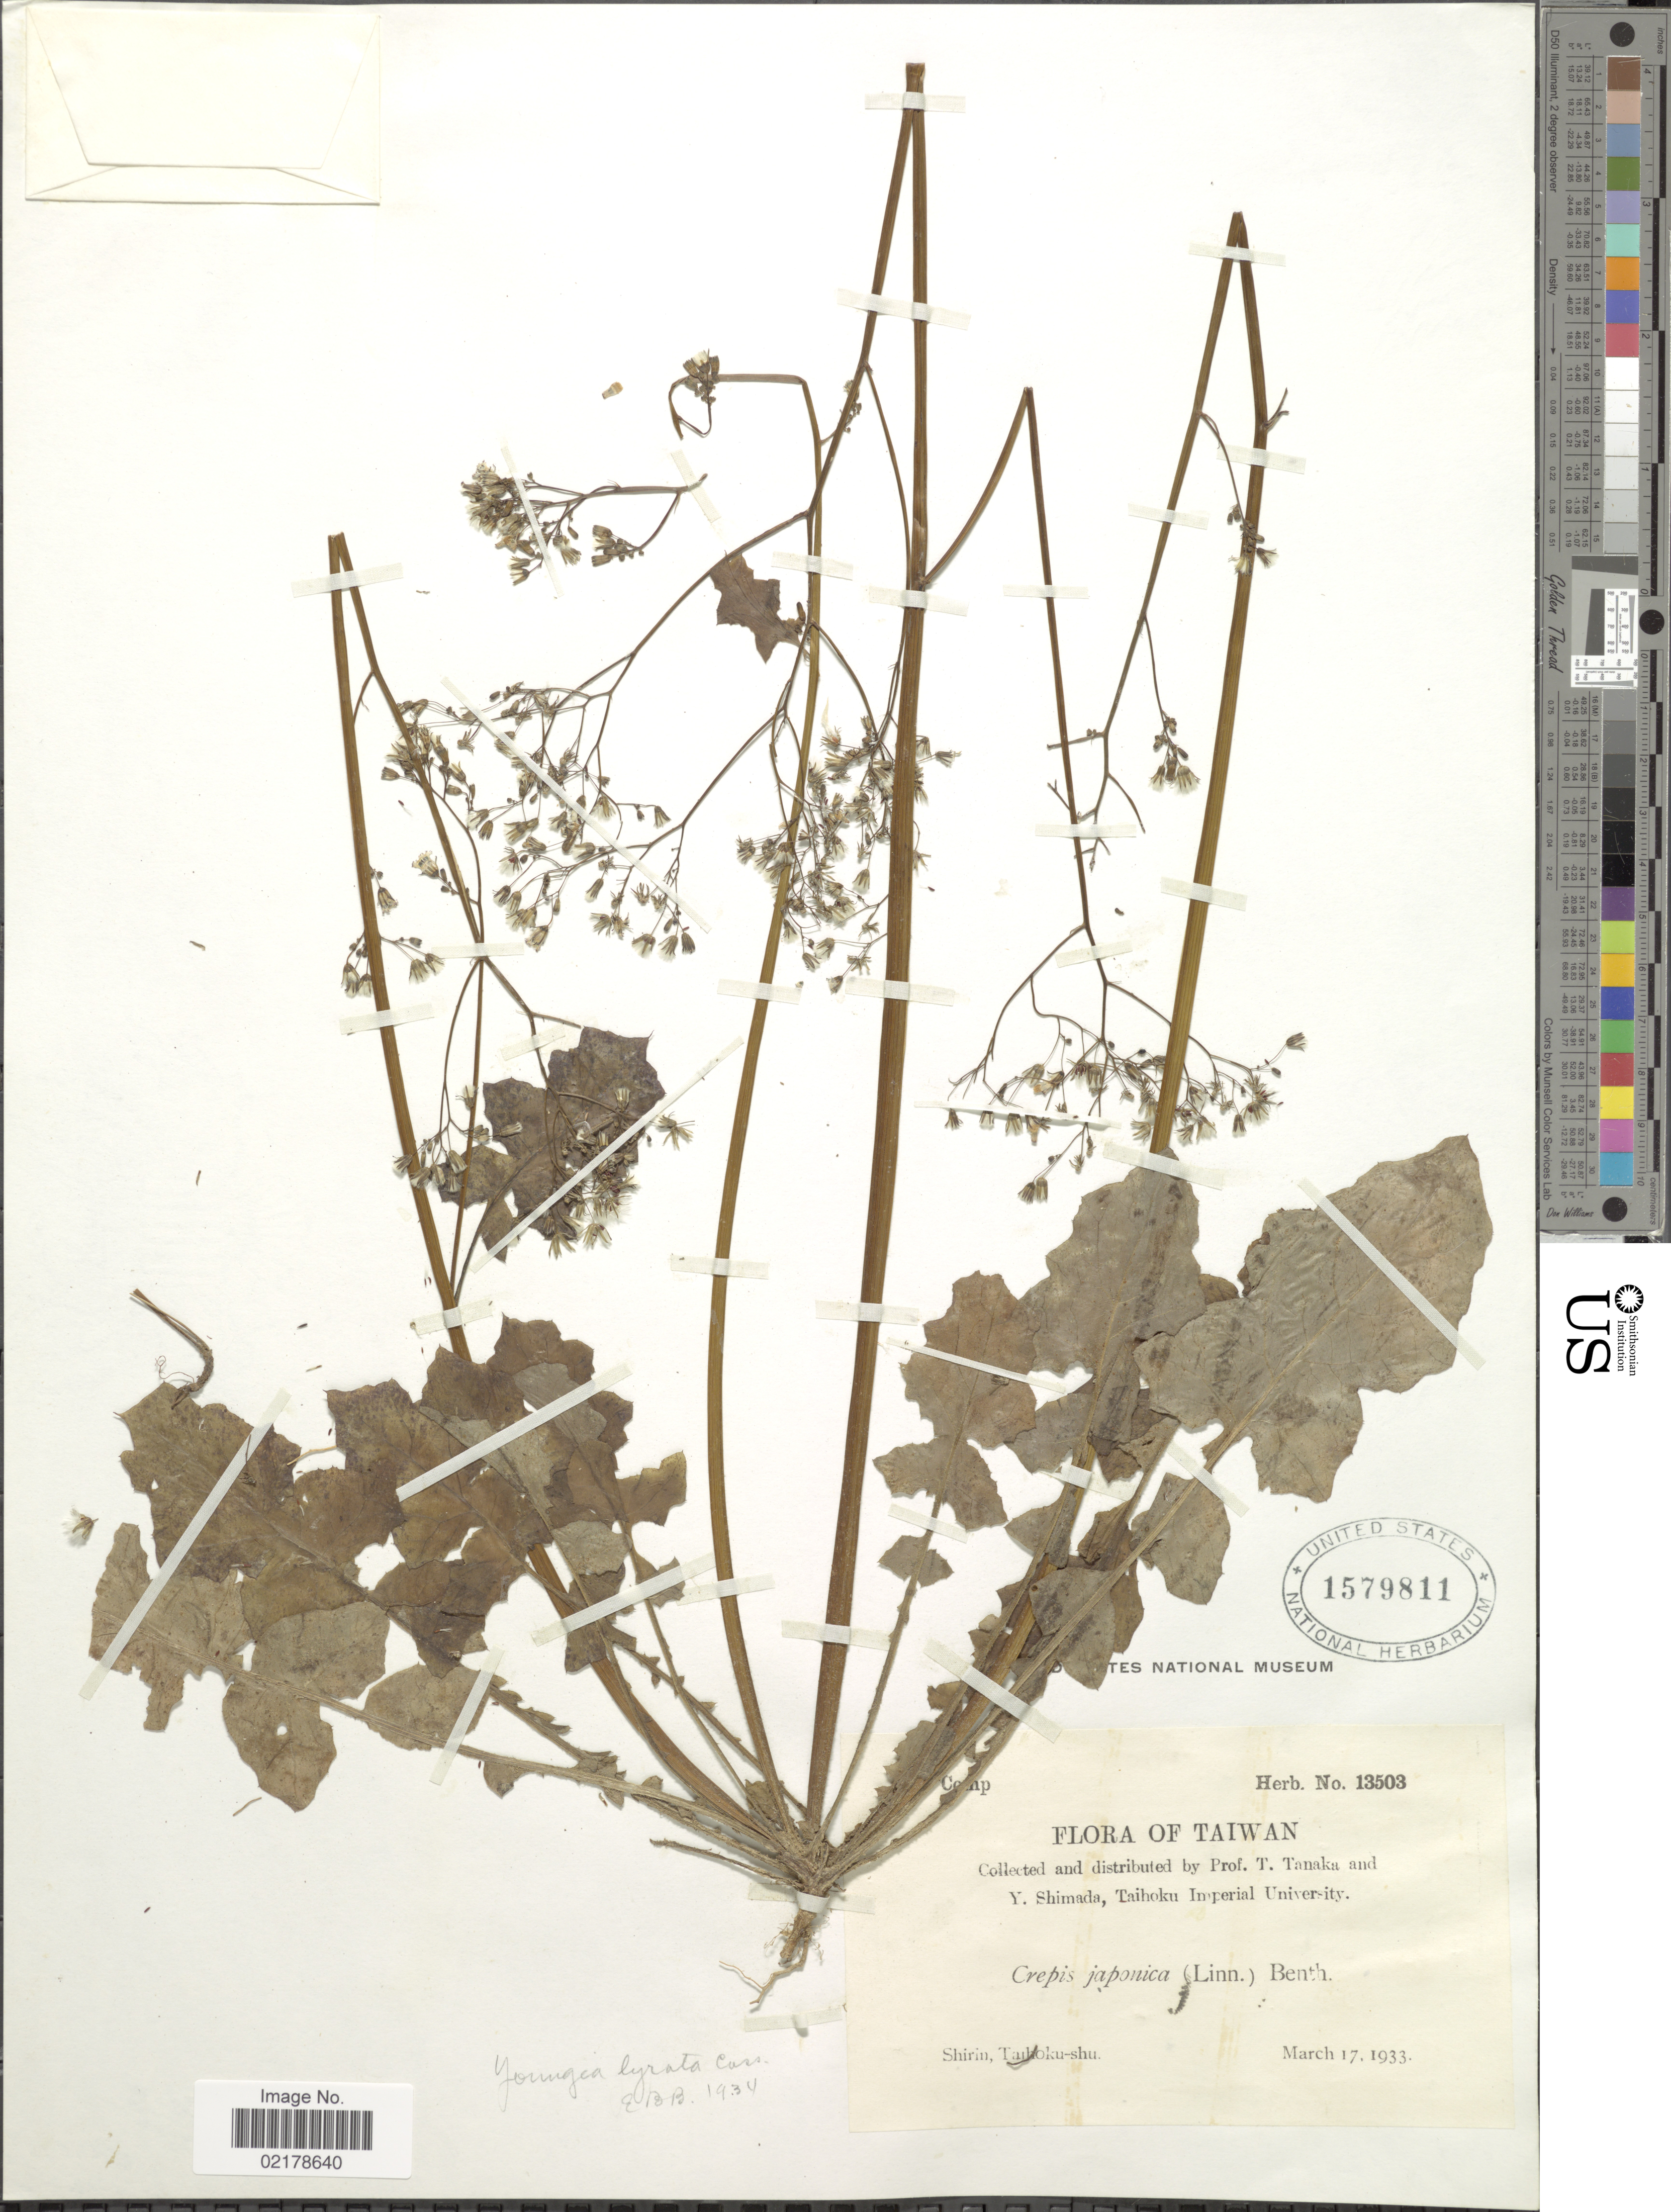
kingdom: Plantae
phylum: Tracheophyta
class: Magnoliopsida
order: Asterales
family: Asteraceae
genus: Youngia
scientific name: Youngia japonica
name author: (L.) DC.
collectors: T. Tanaka & Y. Shimada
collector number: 13503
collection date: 1933-03-17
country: Taiwan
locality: Shirin, Takoku-shu [interpreted]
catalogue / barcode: US 1579811